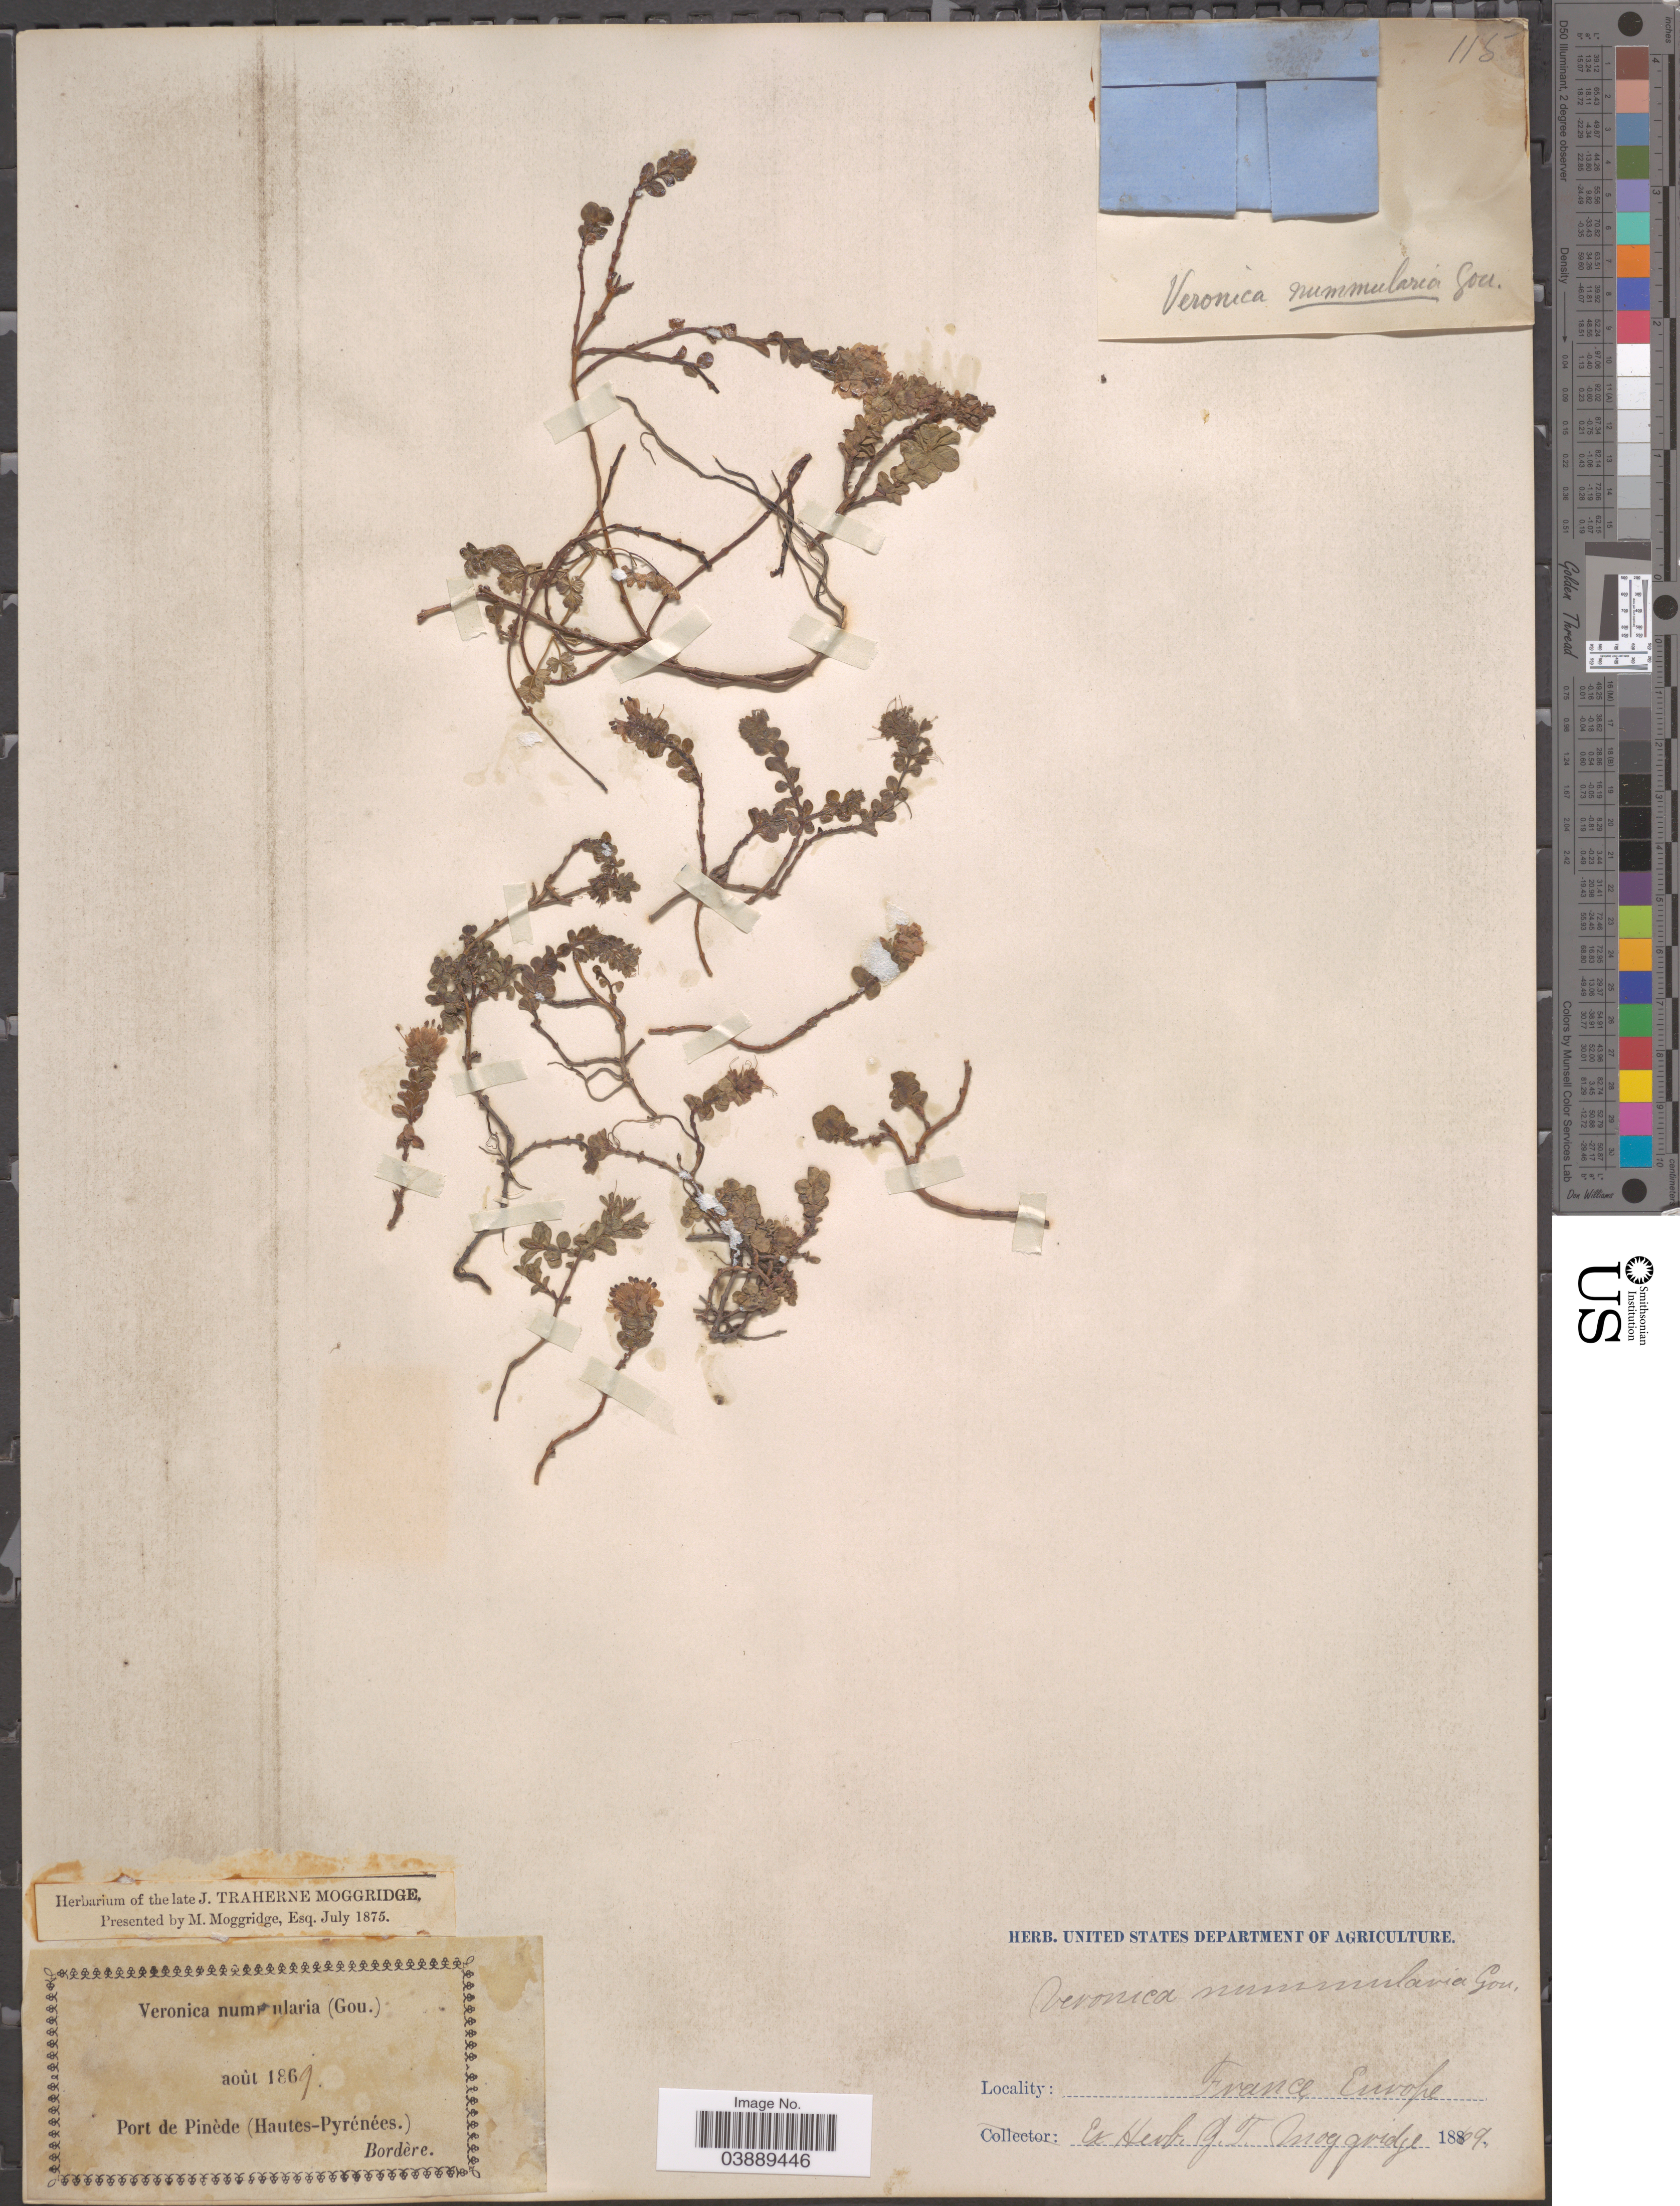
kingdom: Plantae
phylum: Tracheophyta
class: Magnoliopsida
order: Lamiales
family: Plantaginaceae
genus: Veronica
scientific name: Veronica nummularia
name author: Gouan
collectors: -. Bordère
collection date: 1869-08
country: France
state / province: Occitanie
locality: Port de Pinède (Hautes- Pyrenées).